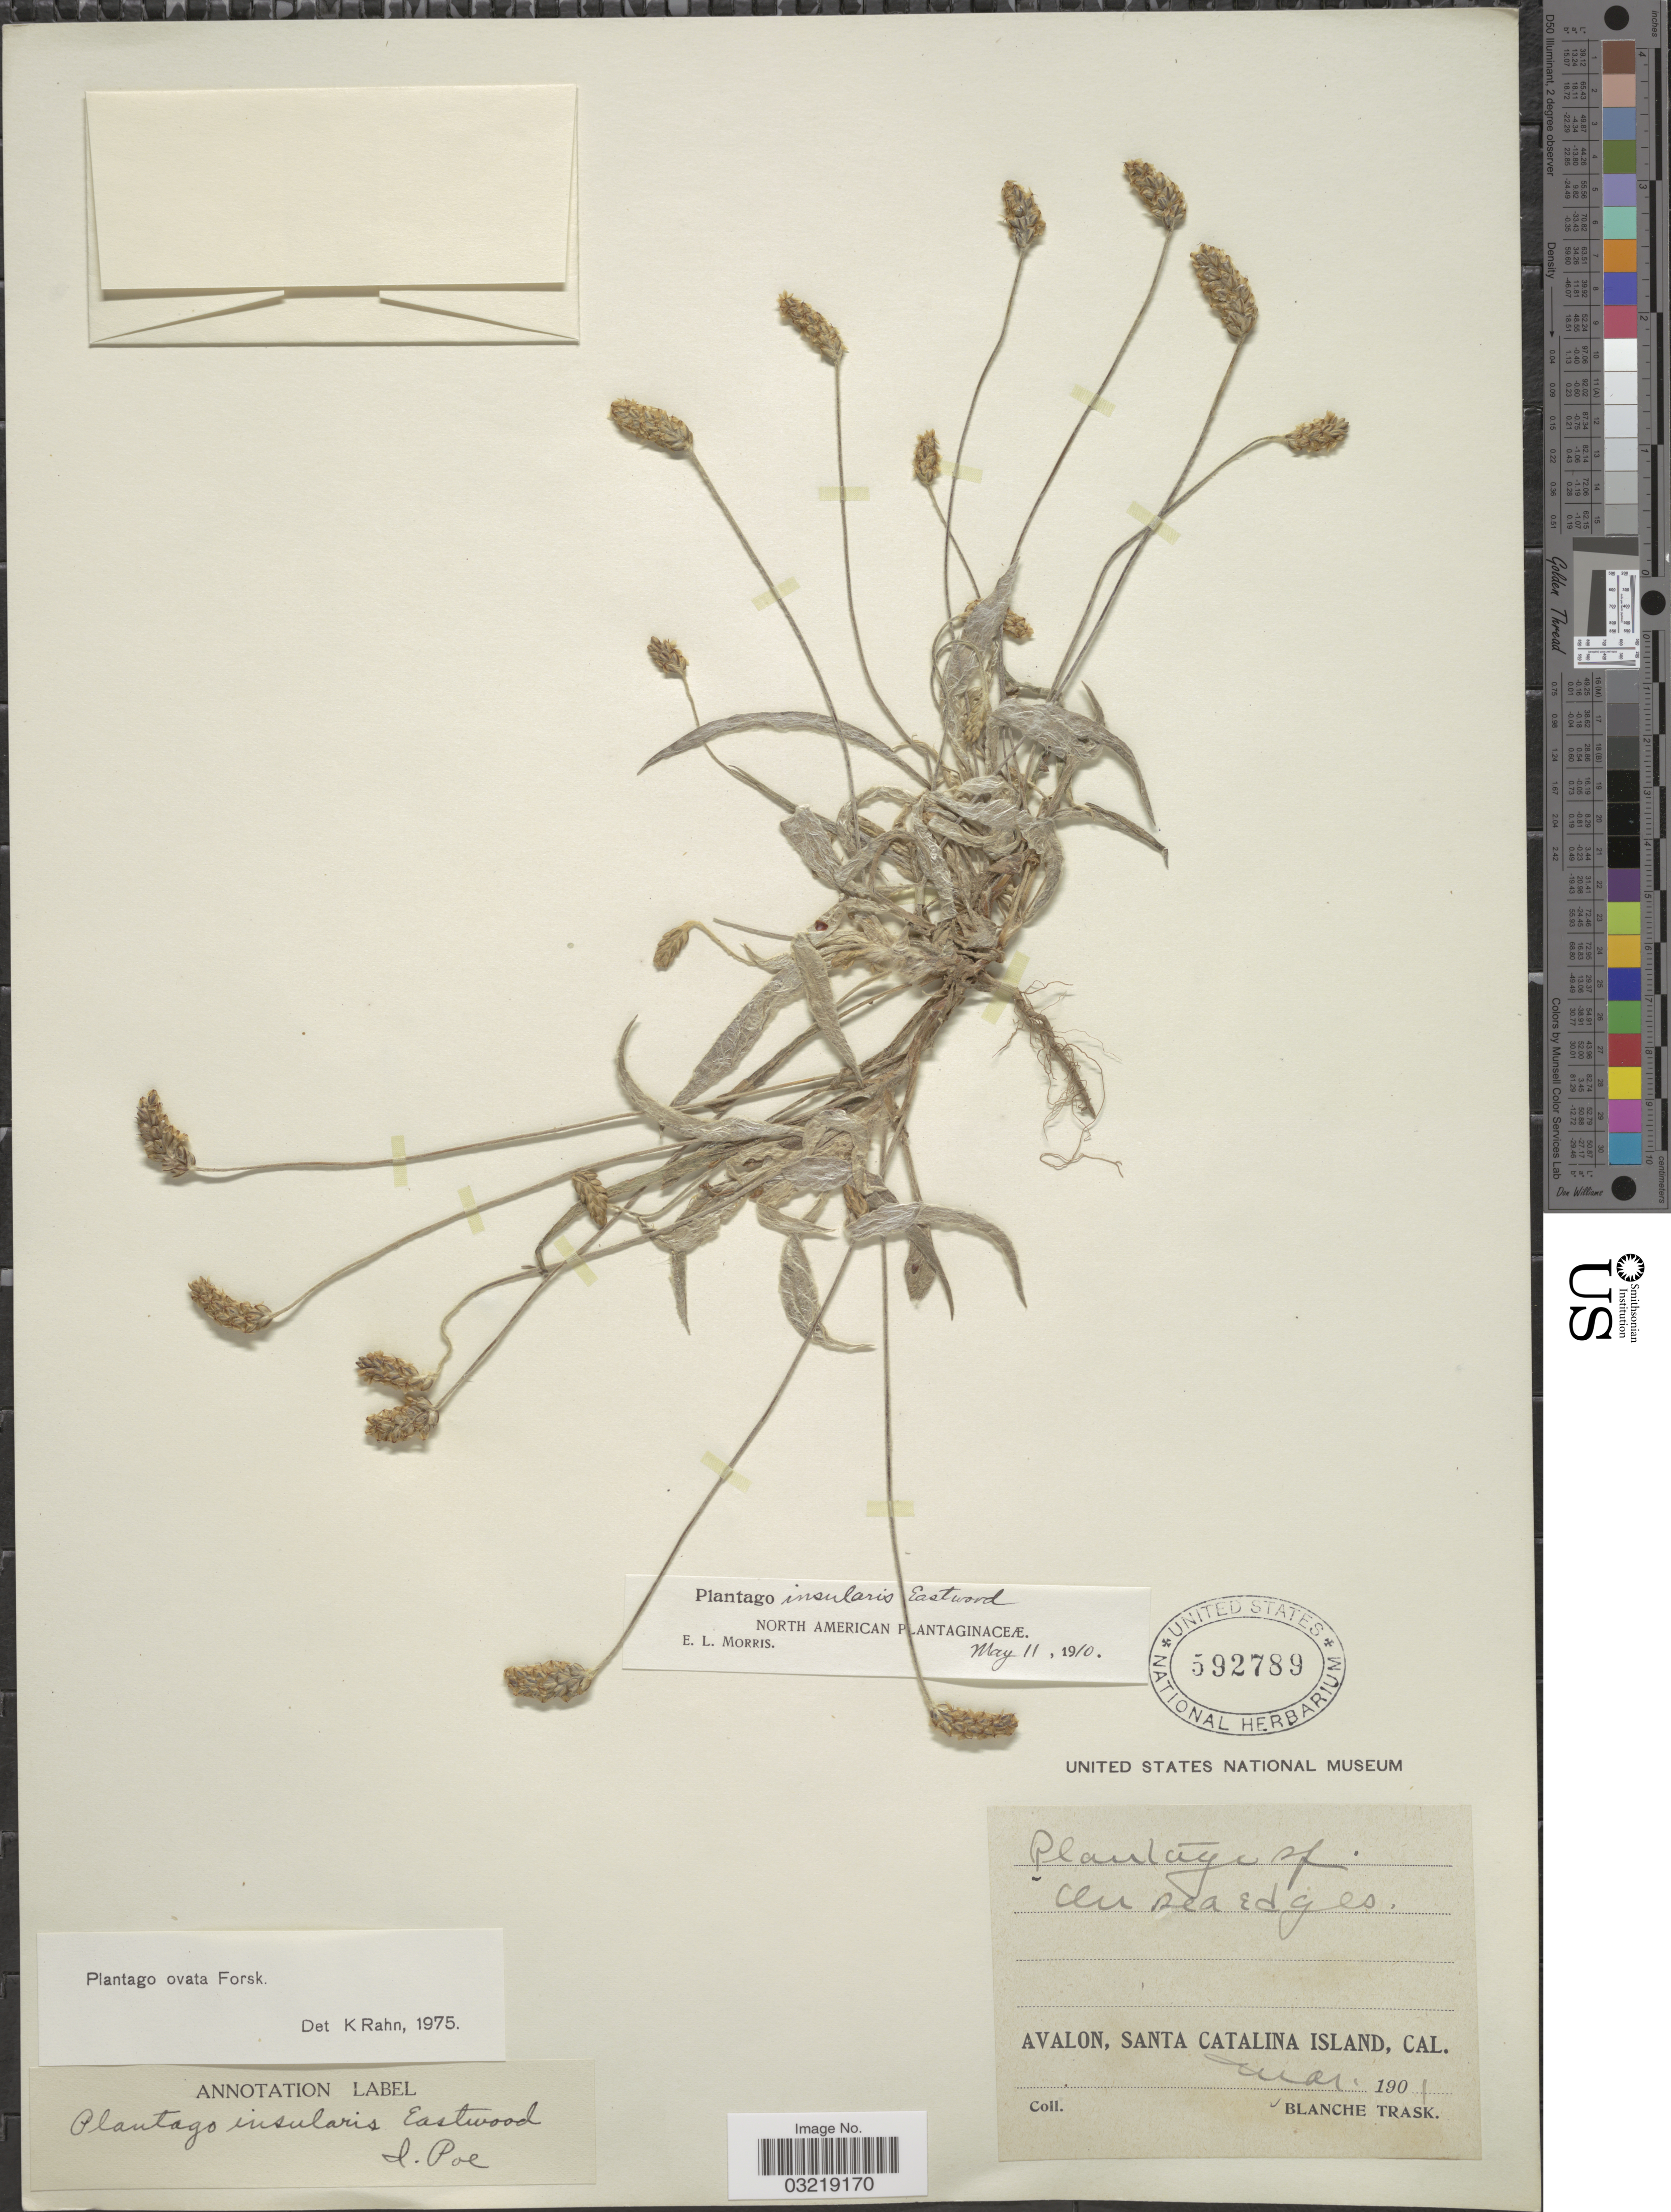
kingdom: Plantae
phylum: Tracheophyta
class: Magnoliopsida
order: Lamiales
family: Plantaginaceae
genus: Plantago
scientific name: Plantago ovata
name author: Forssk.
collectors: B. Trask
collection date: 1901-03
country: United States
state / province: California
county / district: Los Angeles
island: Santa Catalina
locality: Avalon, Santa Catalina Island.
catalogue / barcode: US 592789